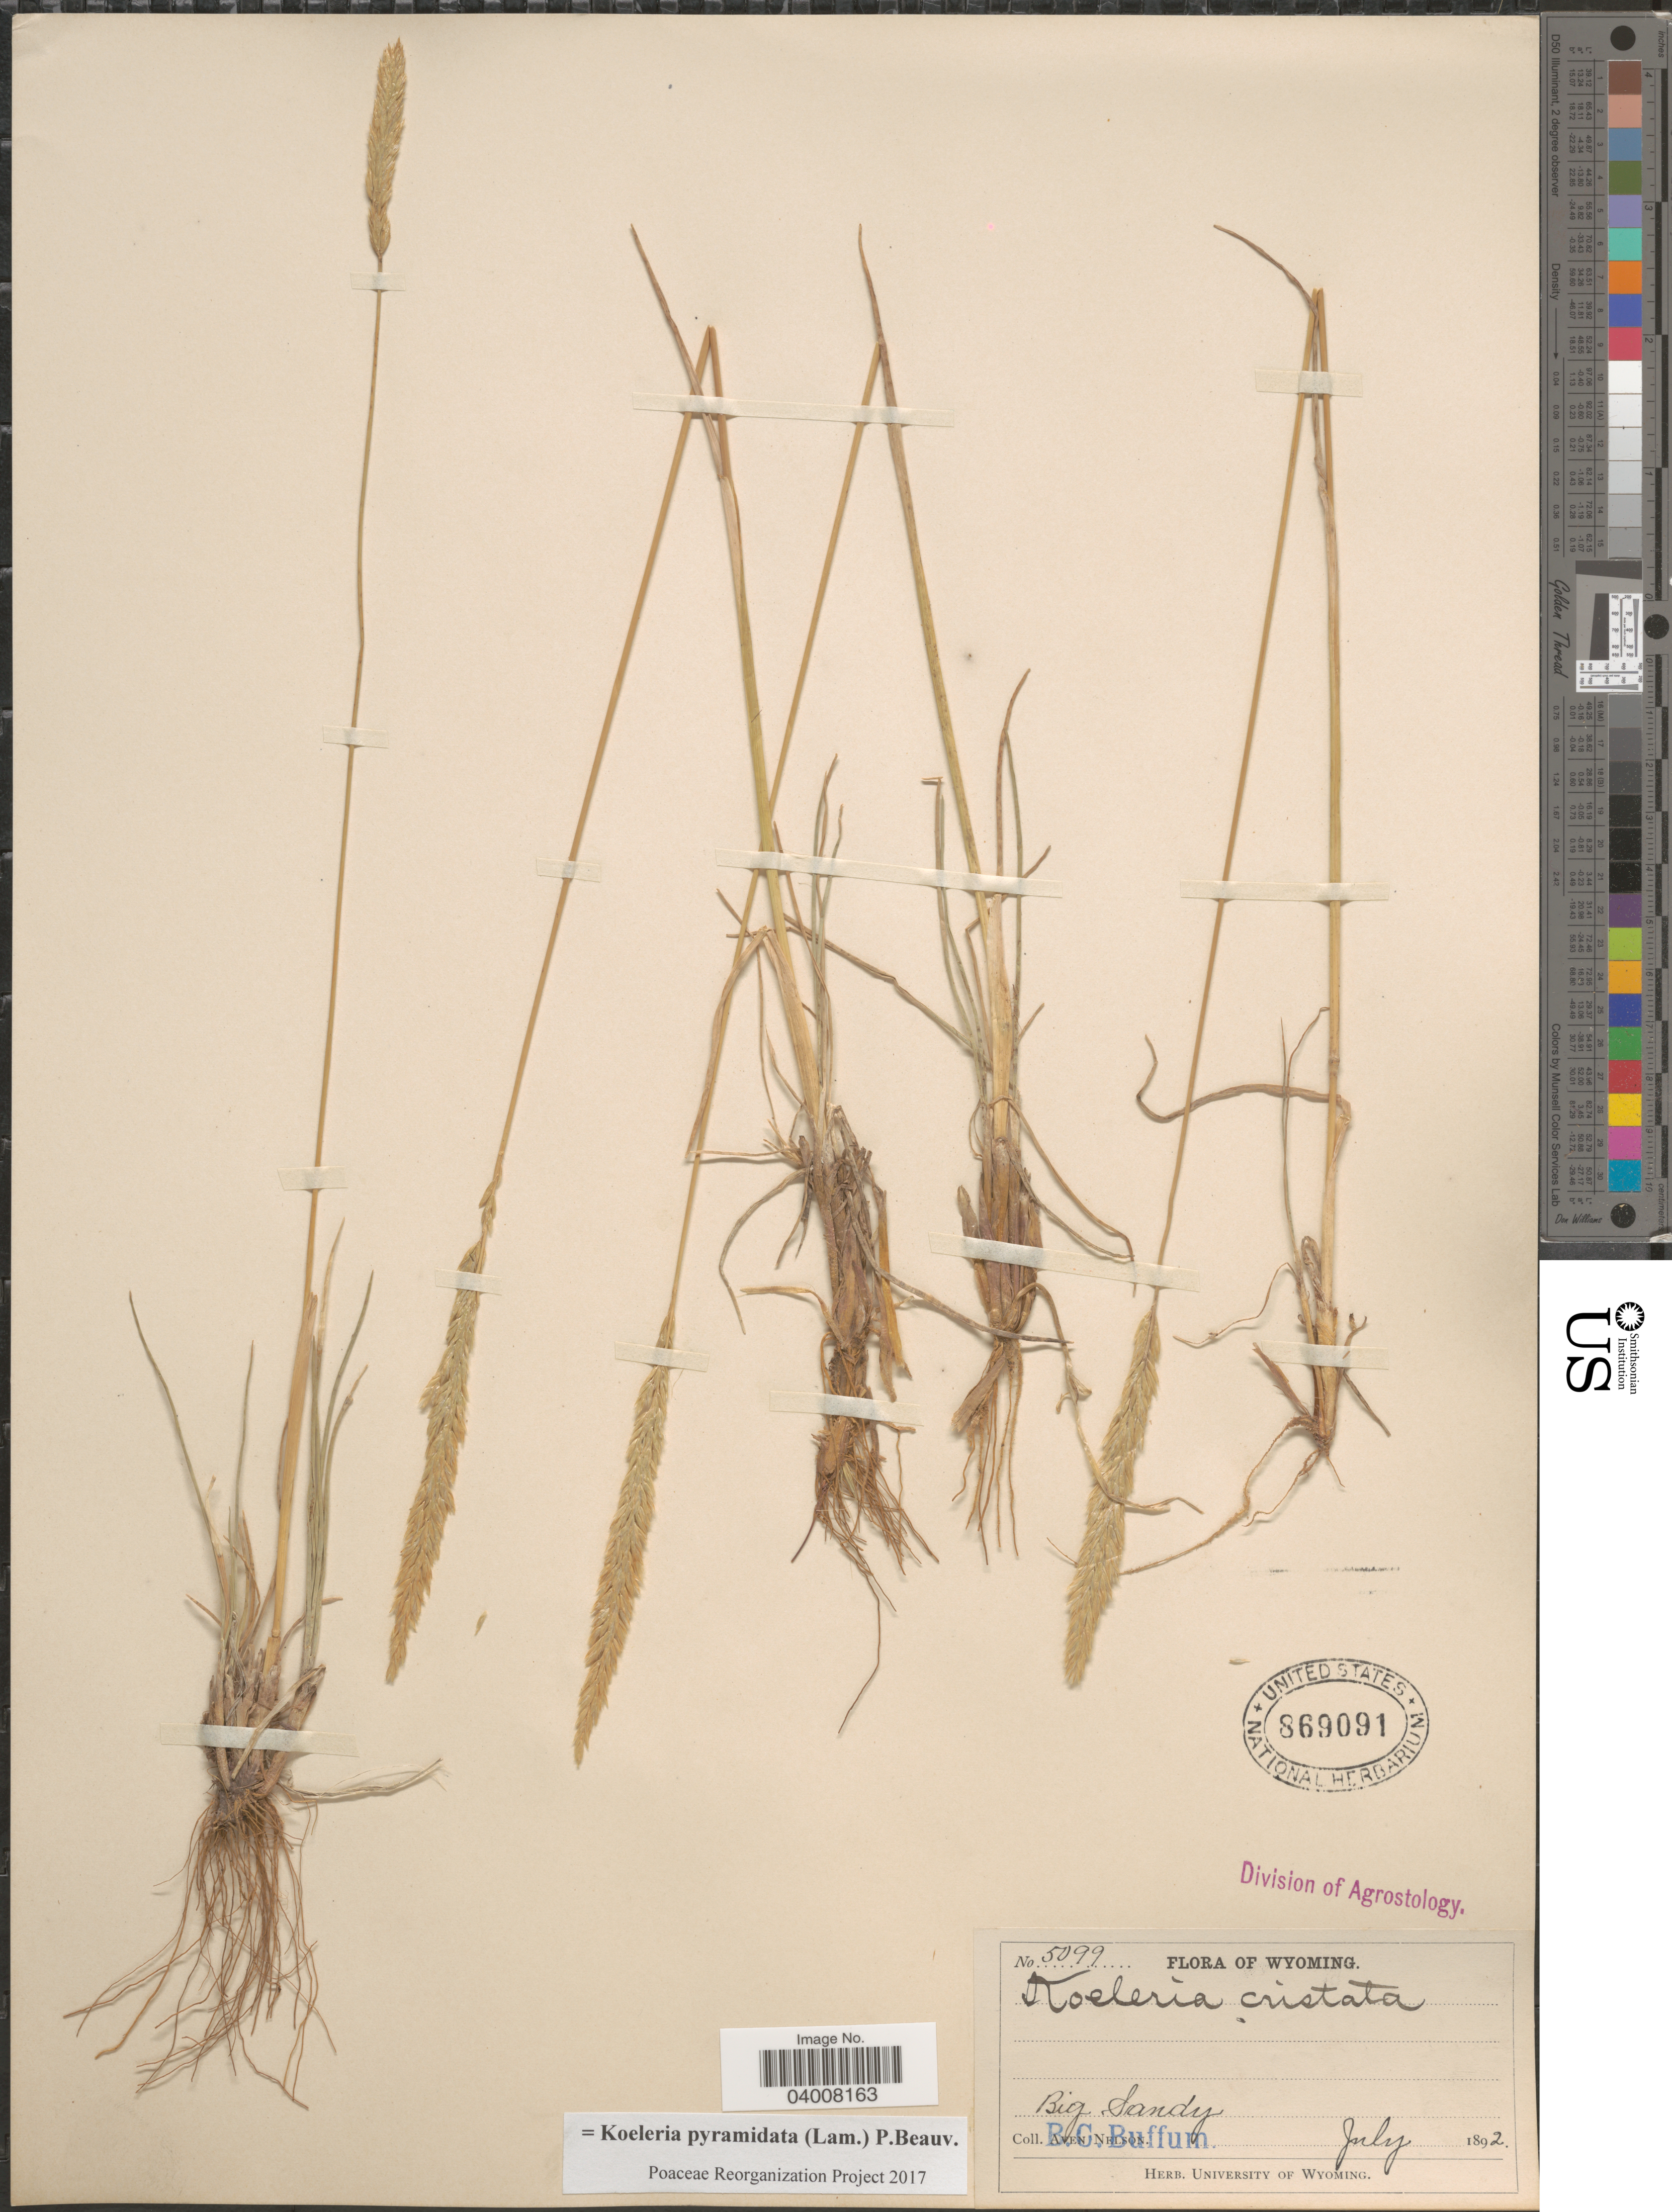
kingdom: Plantae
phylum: Tracheophyta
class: Liliopsida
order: Poales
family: Poaceae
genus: Koeleria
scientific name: Koeleria pyramidata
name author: (Lam.) P. Beauv.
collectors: B. Buffum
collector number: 5099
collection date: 1892-07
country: United States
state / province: Wyoming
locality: Big Sandy.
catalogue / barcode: US 869091